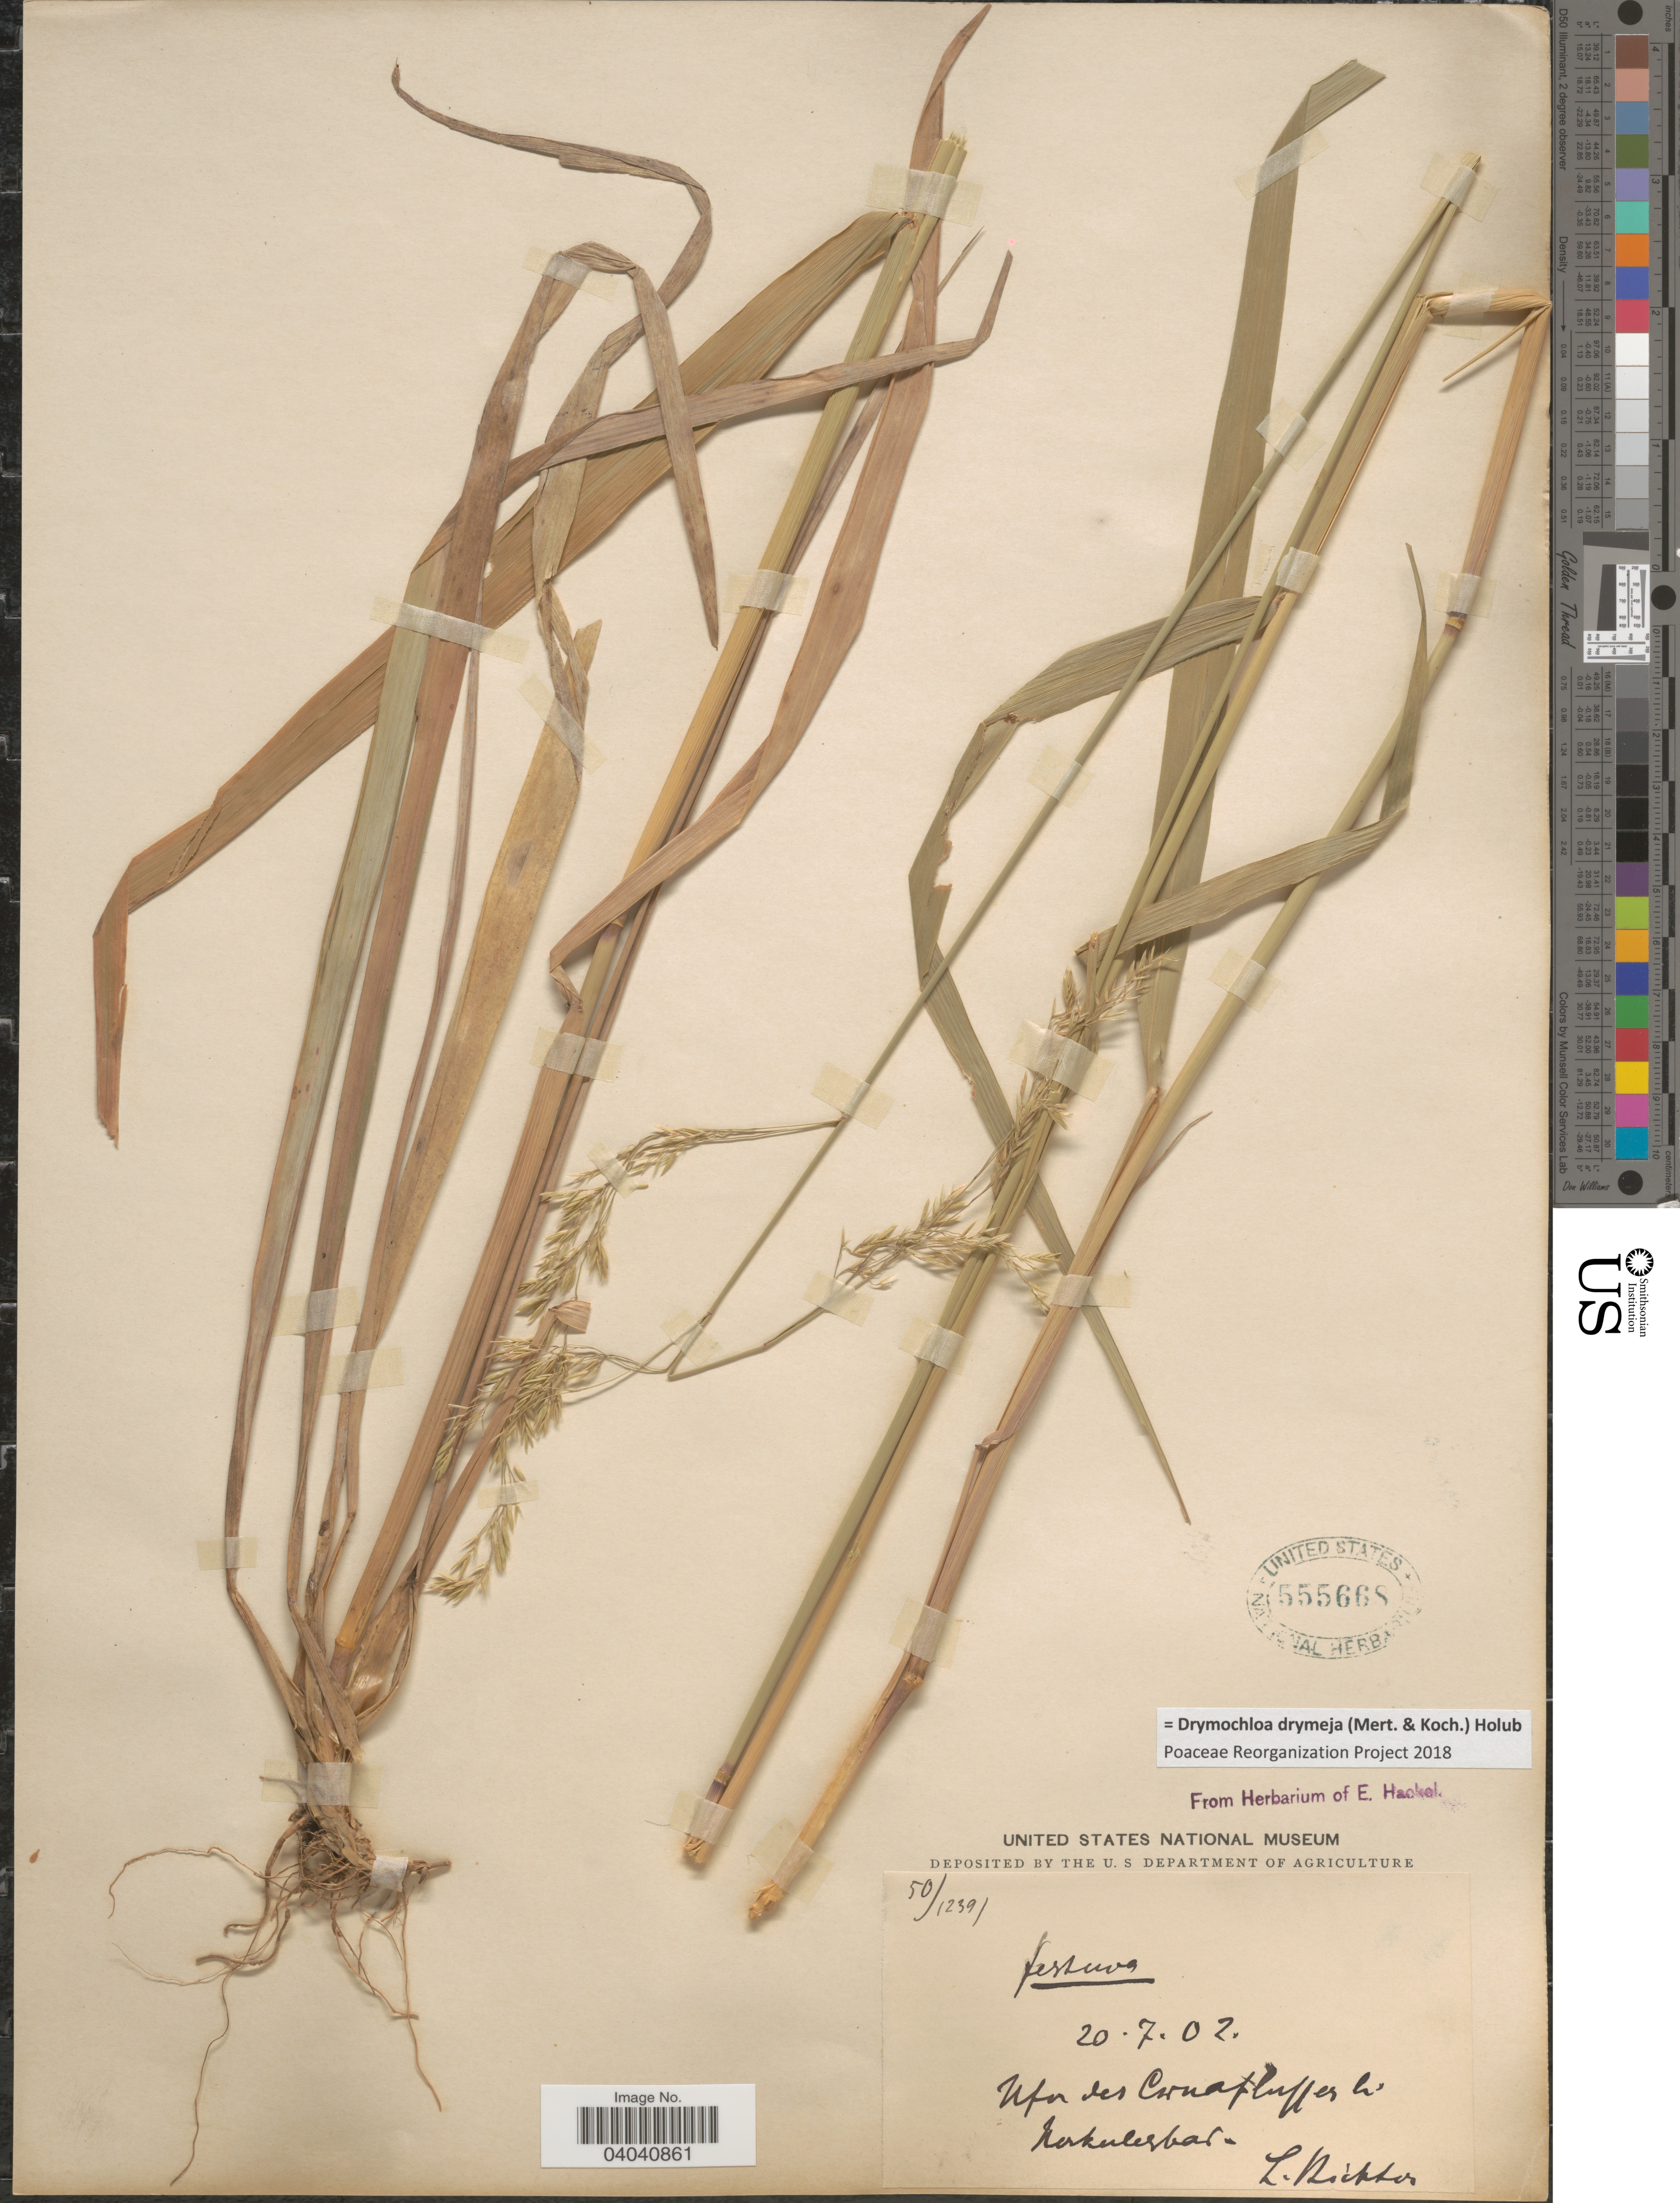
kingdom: Plantae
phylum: Tracheophyta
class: Liliopsida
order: Poales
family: Poaceae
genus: Drymochloa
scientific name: Drymochloa drymeja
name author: (Mert. & W.D.J. Koch) Holub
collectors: L. Richter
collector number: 50/239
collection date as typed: Transcribed d/m/y: 20/7/2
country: Romania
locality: Ufer des Cruafluffer bi Herkulesbad. [interpreted]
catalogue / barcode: US 555668